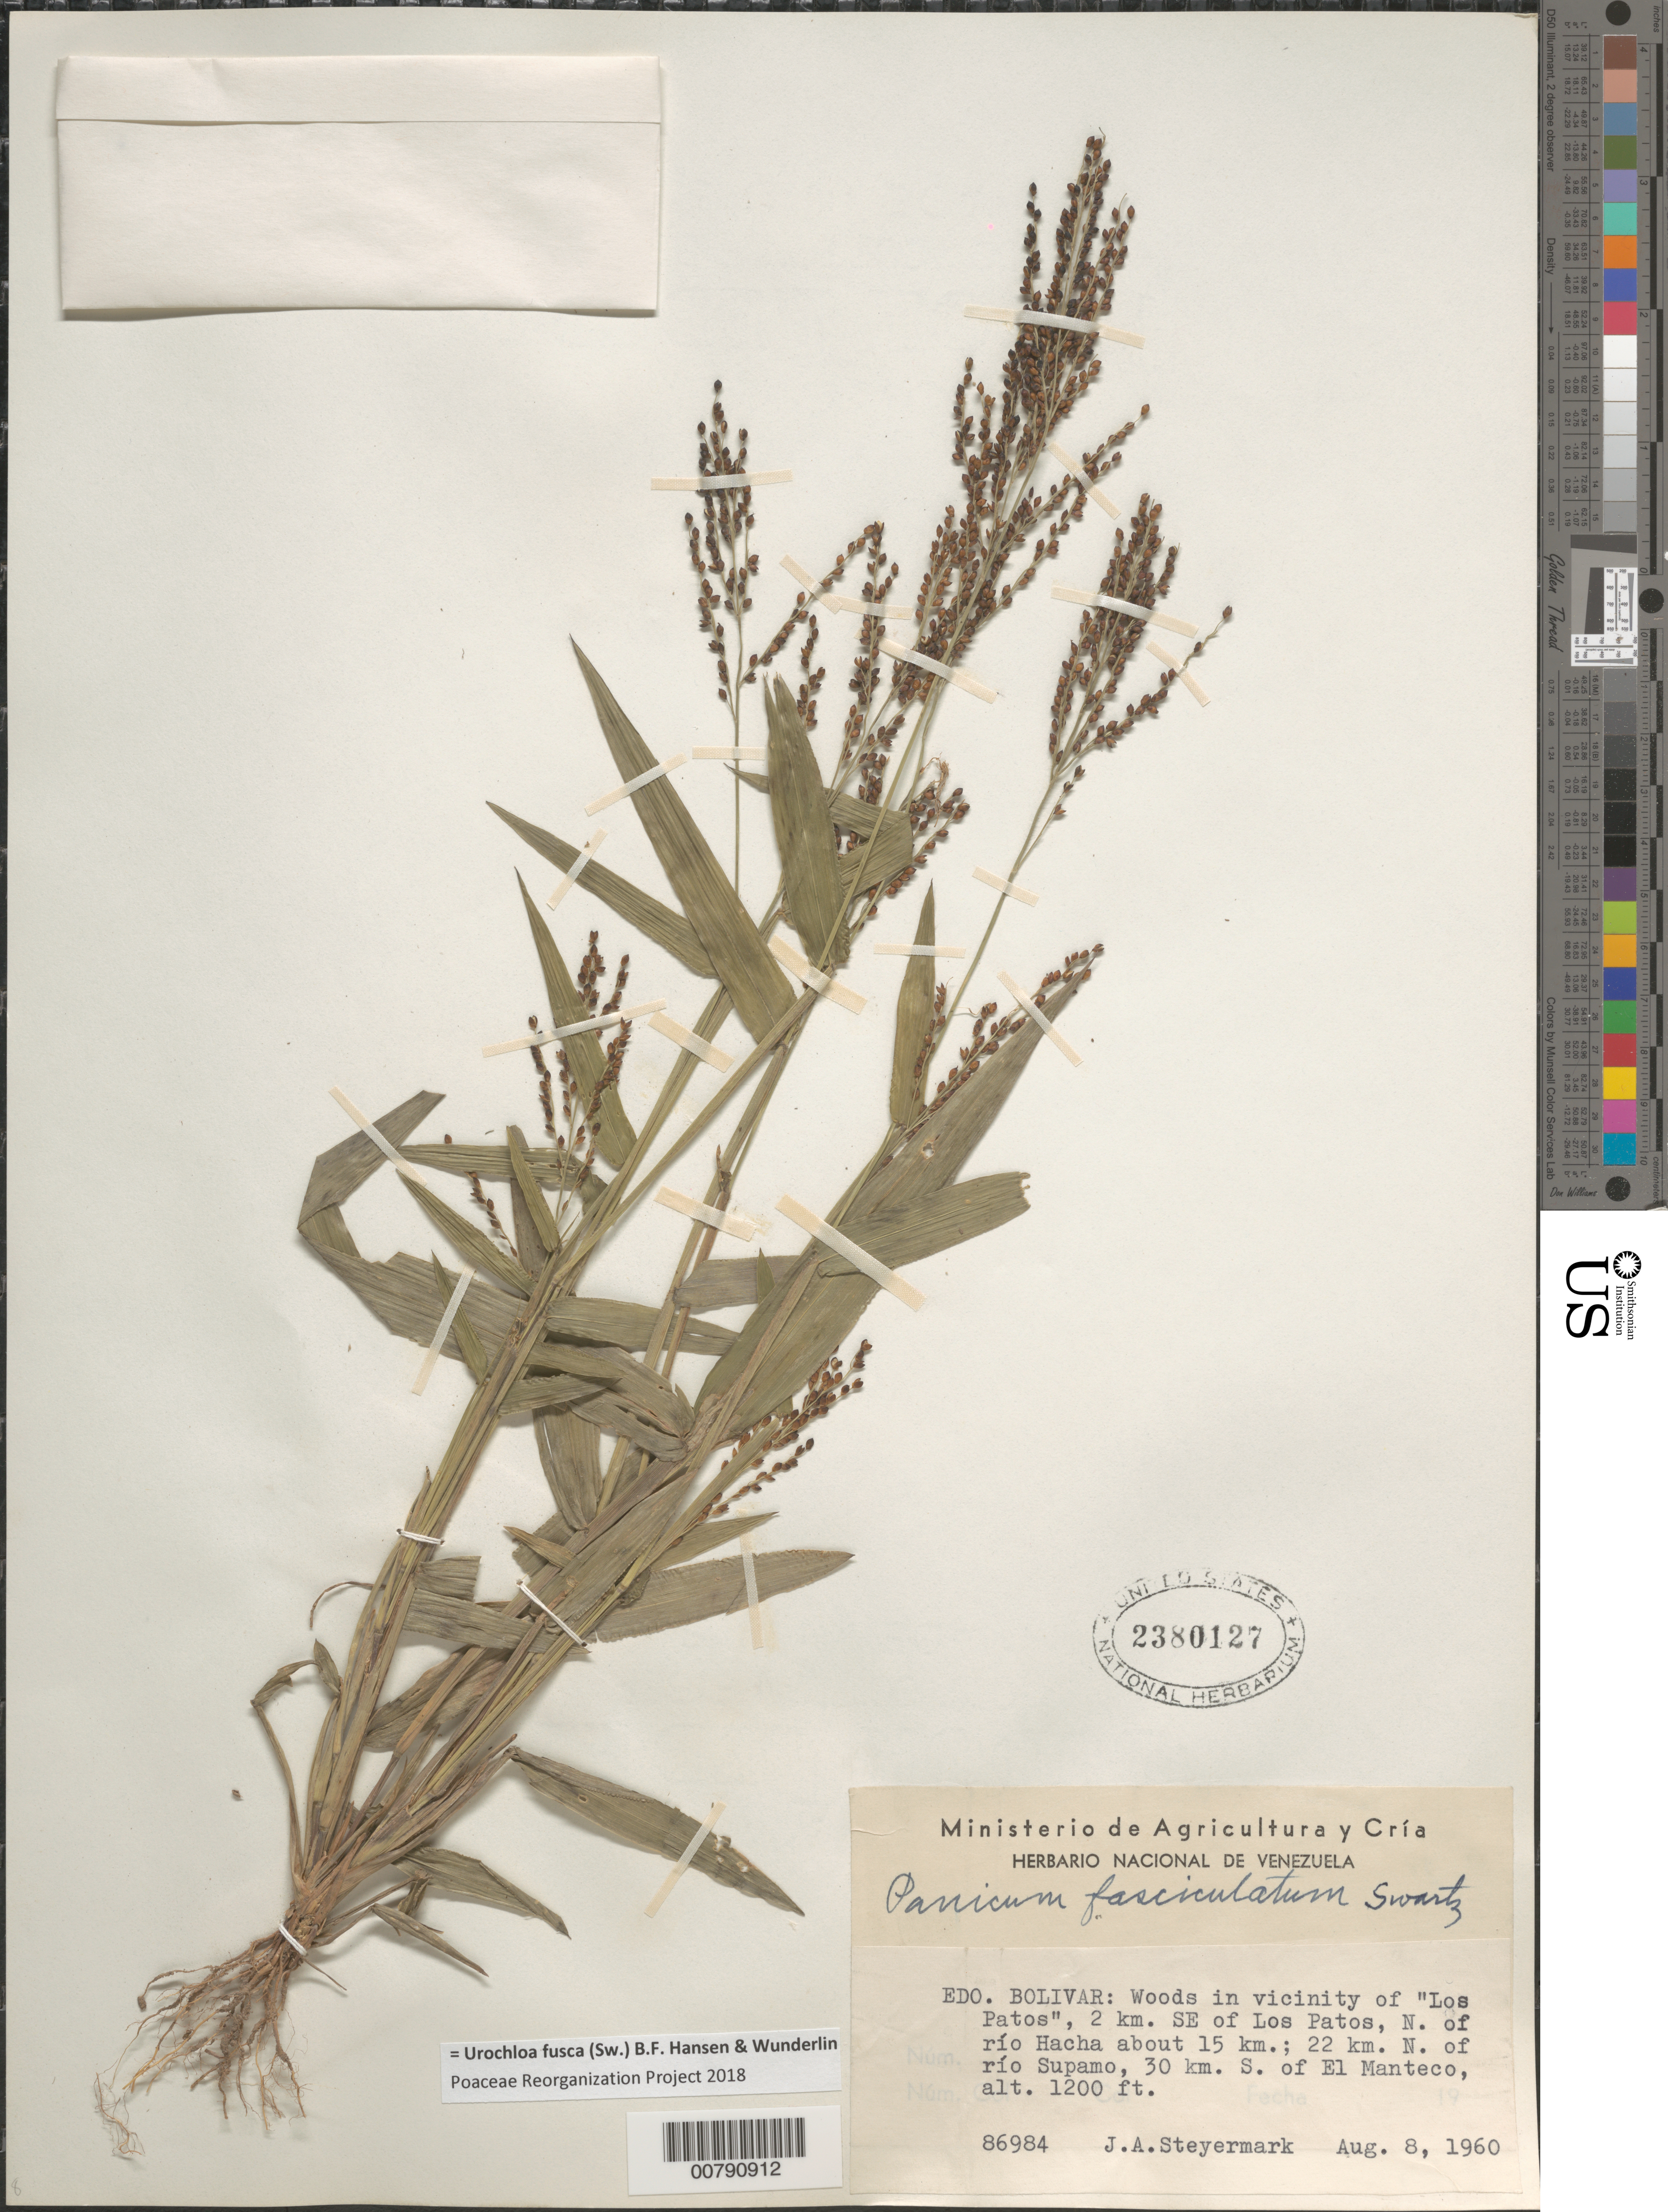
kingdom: Plantae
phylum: Tracheophyta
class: Liliopsida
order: Poales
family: Poaceae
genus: Brachiaria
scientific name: Brachiaria fasciculata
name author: (Sw.) Parodi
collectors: J. Steyermark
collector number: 86984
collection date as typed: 8-Aug-60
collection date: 1960-08-08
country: Venezuela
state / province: Bolívar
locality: Los Patos, 2 km SE of; 15 km N of Río Hacha; 22 km N of Río Supamo; 30 km S of El Manteco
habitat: Woods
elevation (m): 366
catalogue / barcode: US 2380127